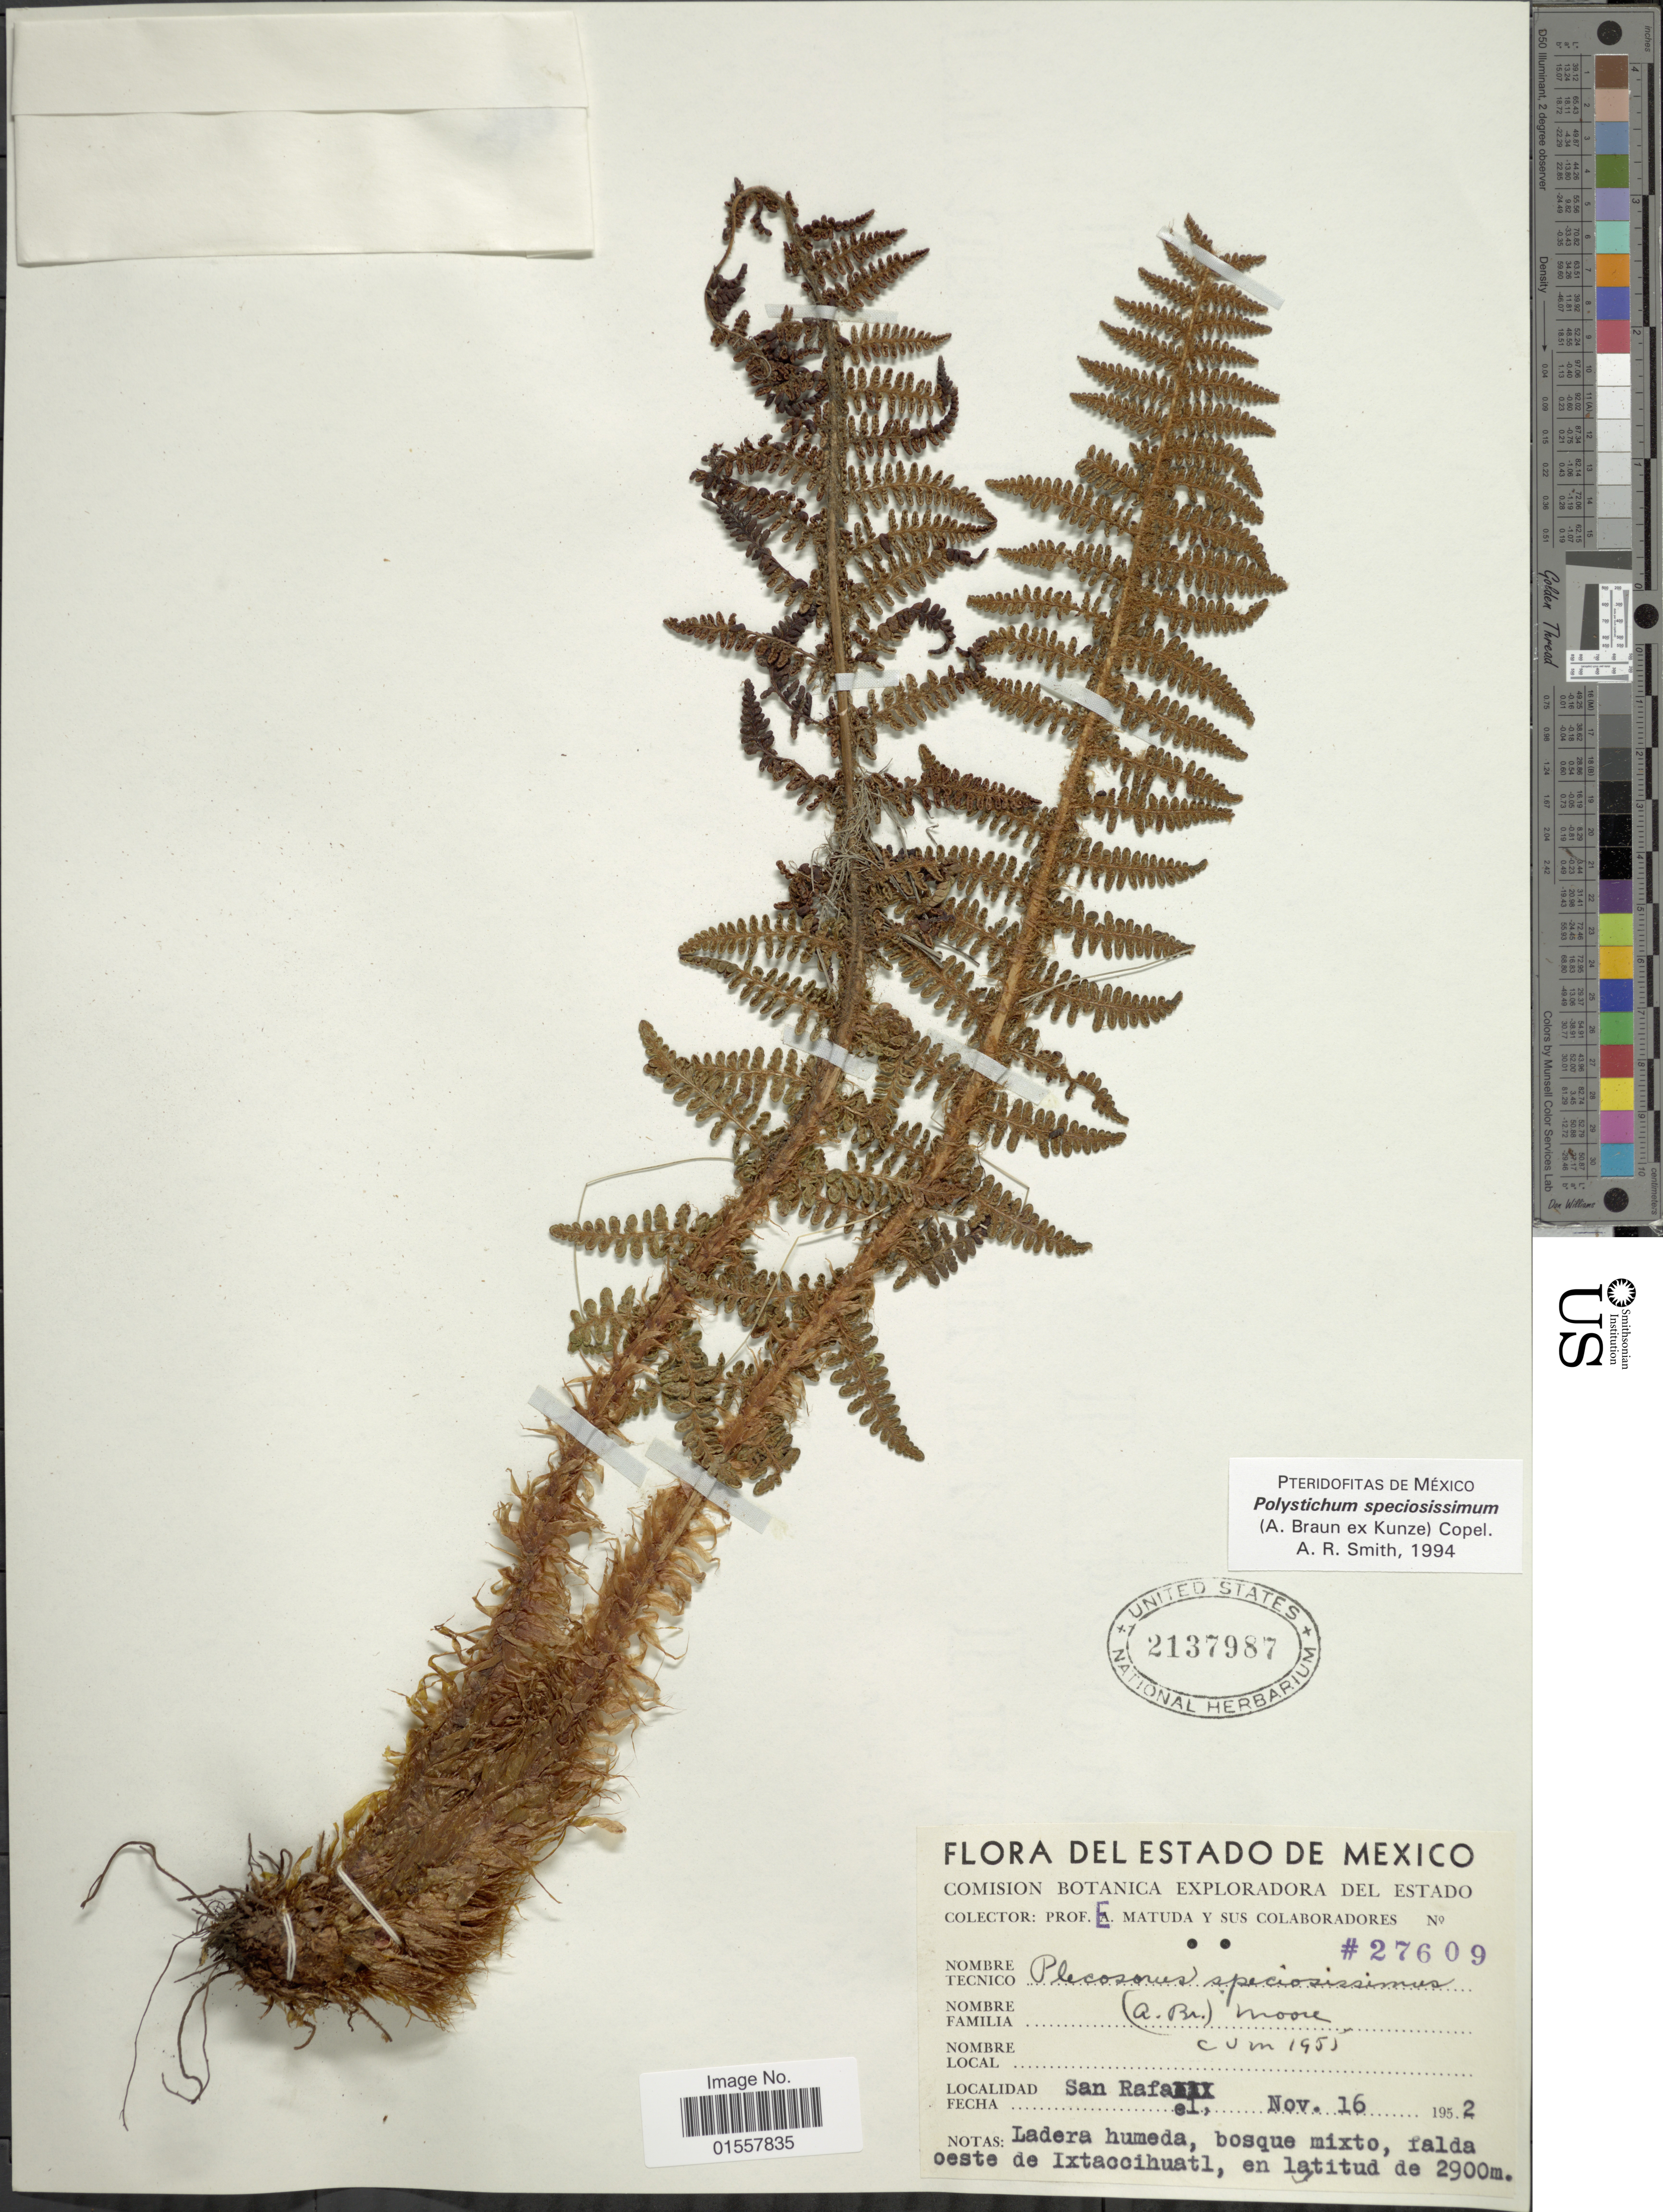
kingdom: Plantae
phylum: Tracheophyta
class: Polypodiopsida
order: Polypodiales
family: Dryopteridaceae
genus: Polystichum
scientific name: Polystichum speciosissimum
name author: (A. Braun ex Kunze) Copel.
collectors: E. Matuda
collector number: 27609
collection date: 1952-11-16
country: Mexico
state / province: México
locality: Estado del Mexico, San Rafael, oeste de Ixtaccihuatl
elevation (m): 2900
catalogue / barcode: US 2137987